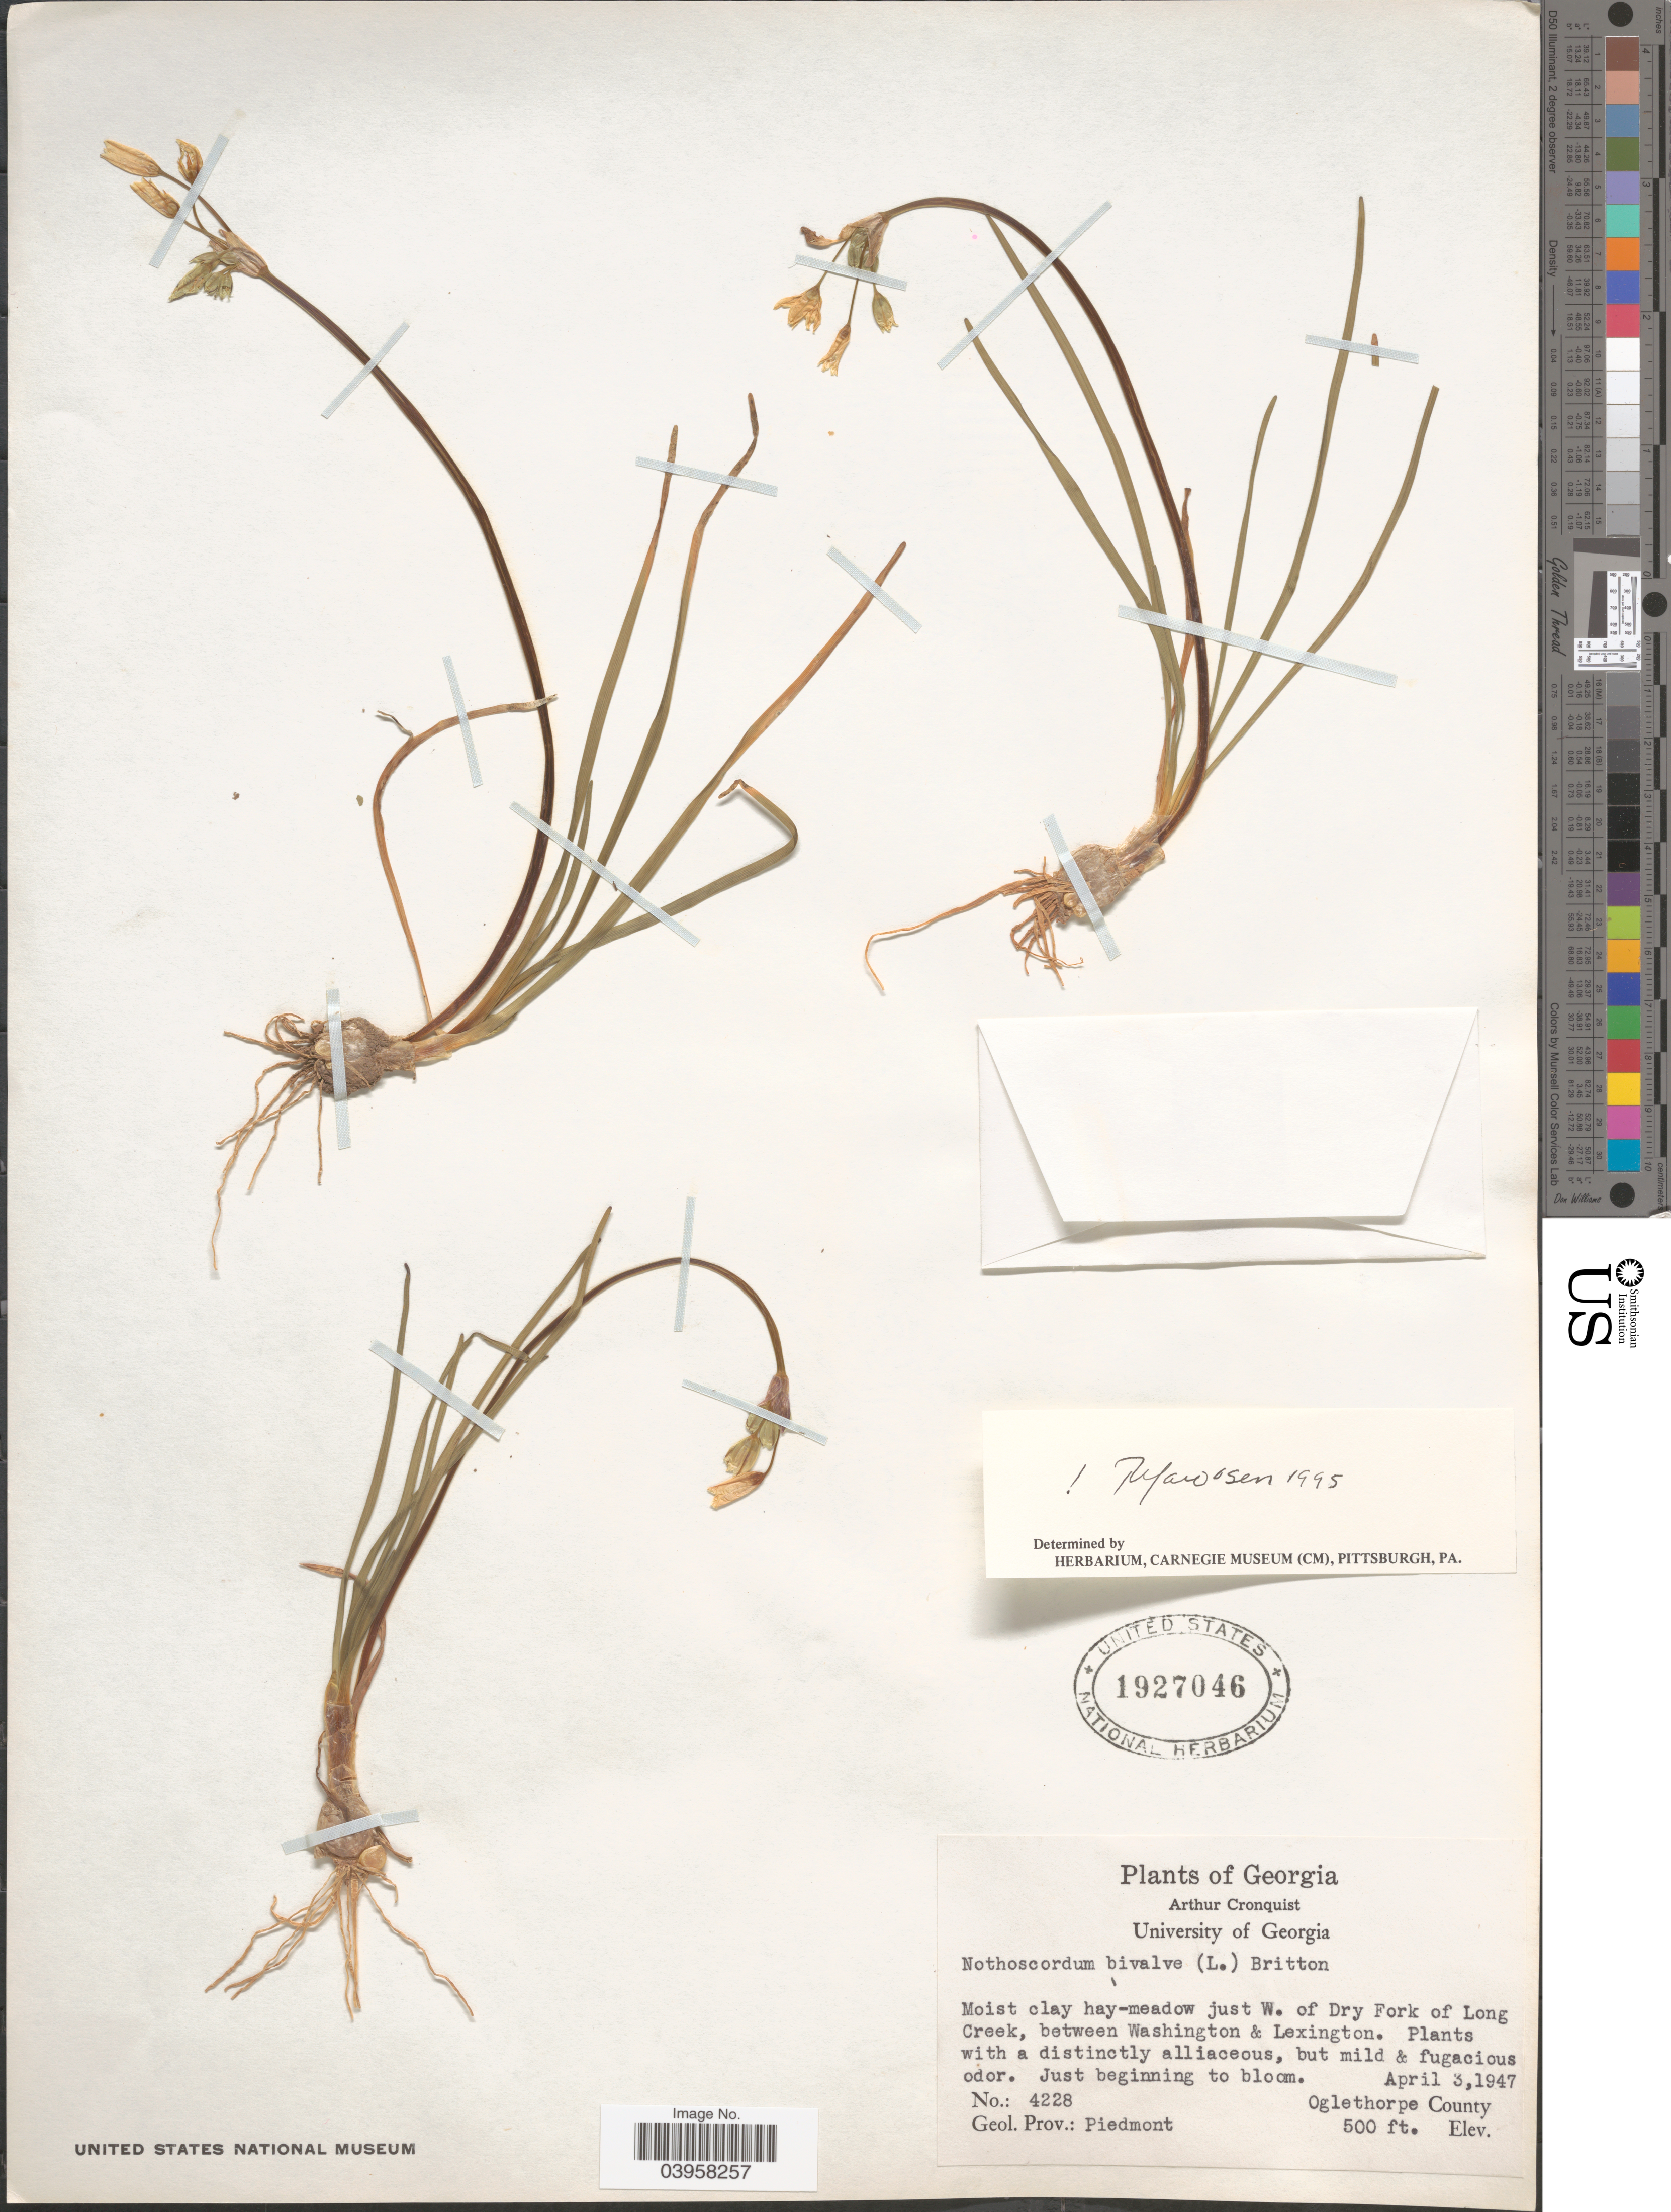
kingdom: Plantae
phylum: Tracheophyta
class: Liliopsida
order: Asparagales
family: Amaryllidaceae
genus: Nothoscordum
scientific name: Nothoscordum bivalve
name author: (L.) Britton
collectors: A. J. Cronquist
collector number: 4228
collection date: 1947-04-03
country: United States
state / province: Georgia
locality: Moist clay hay-meadow just W. of Dry Fork of Long Creek, between Washington & Lexington. Oglethorpe County. Geol. Prov.: Piedmont.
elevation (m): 152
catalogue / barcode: US 1927046